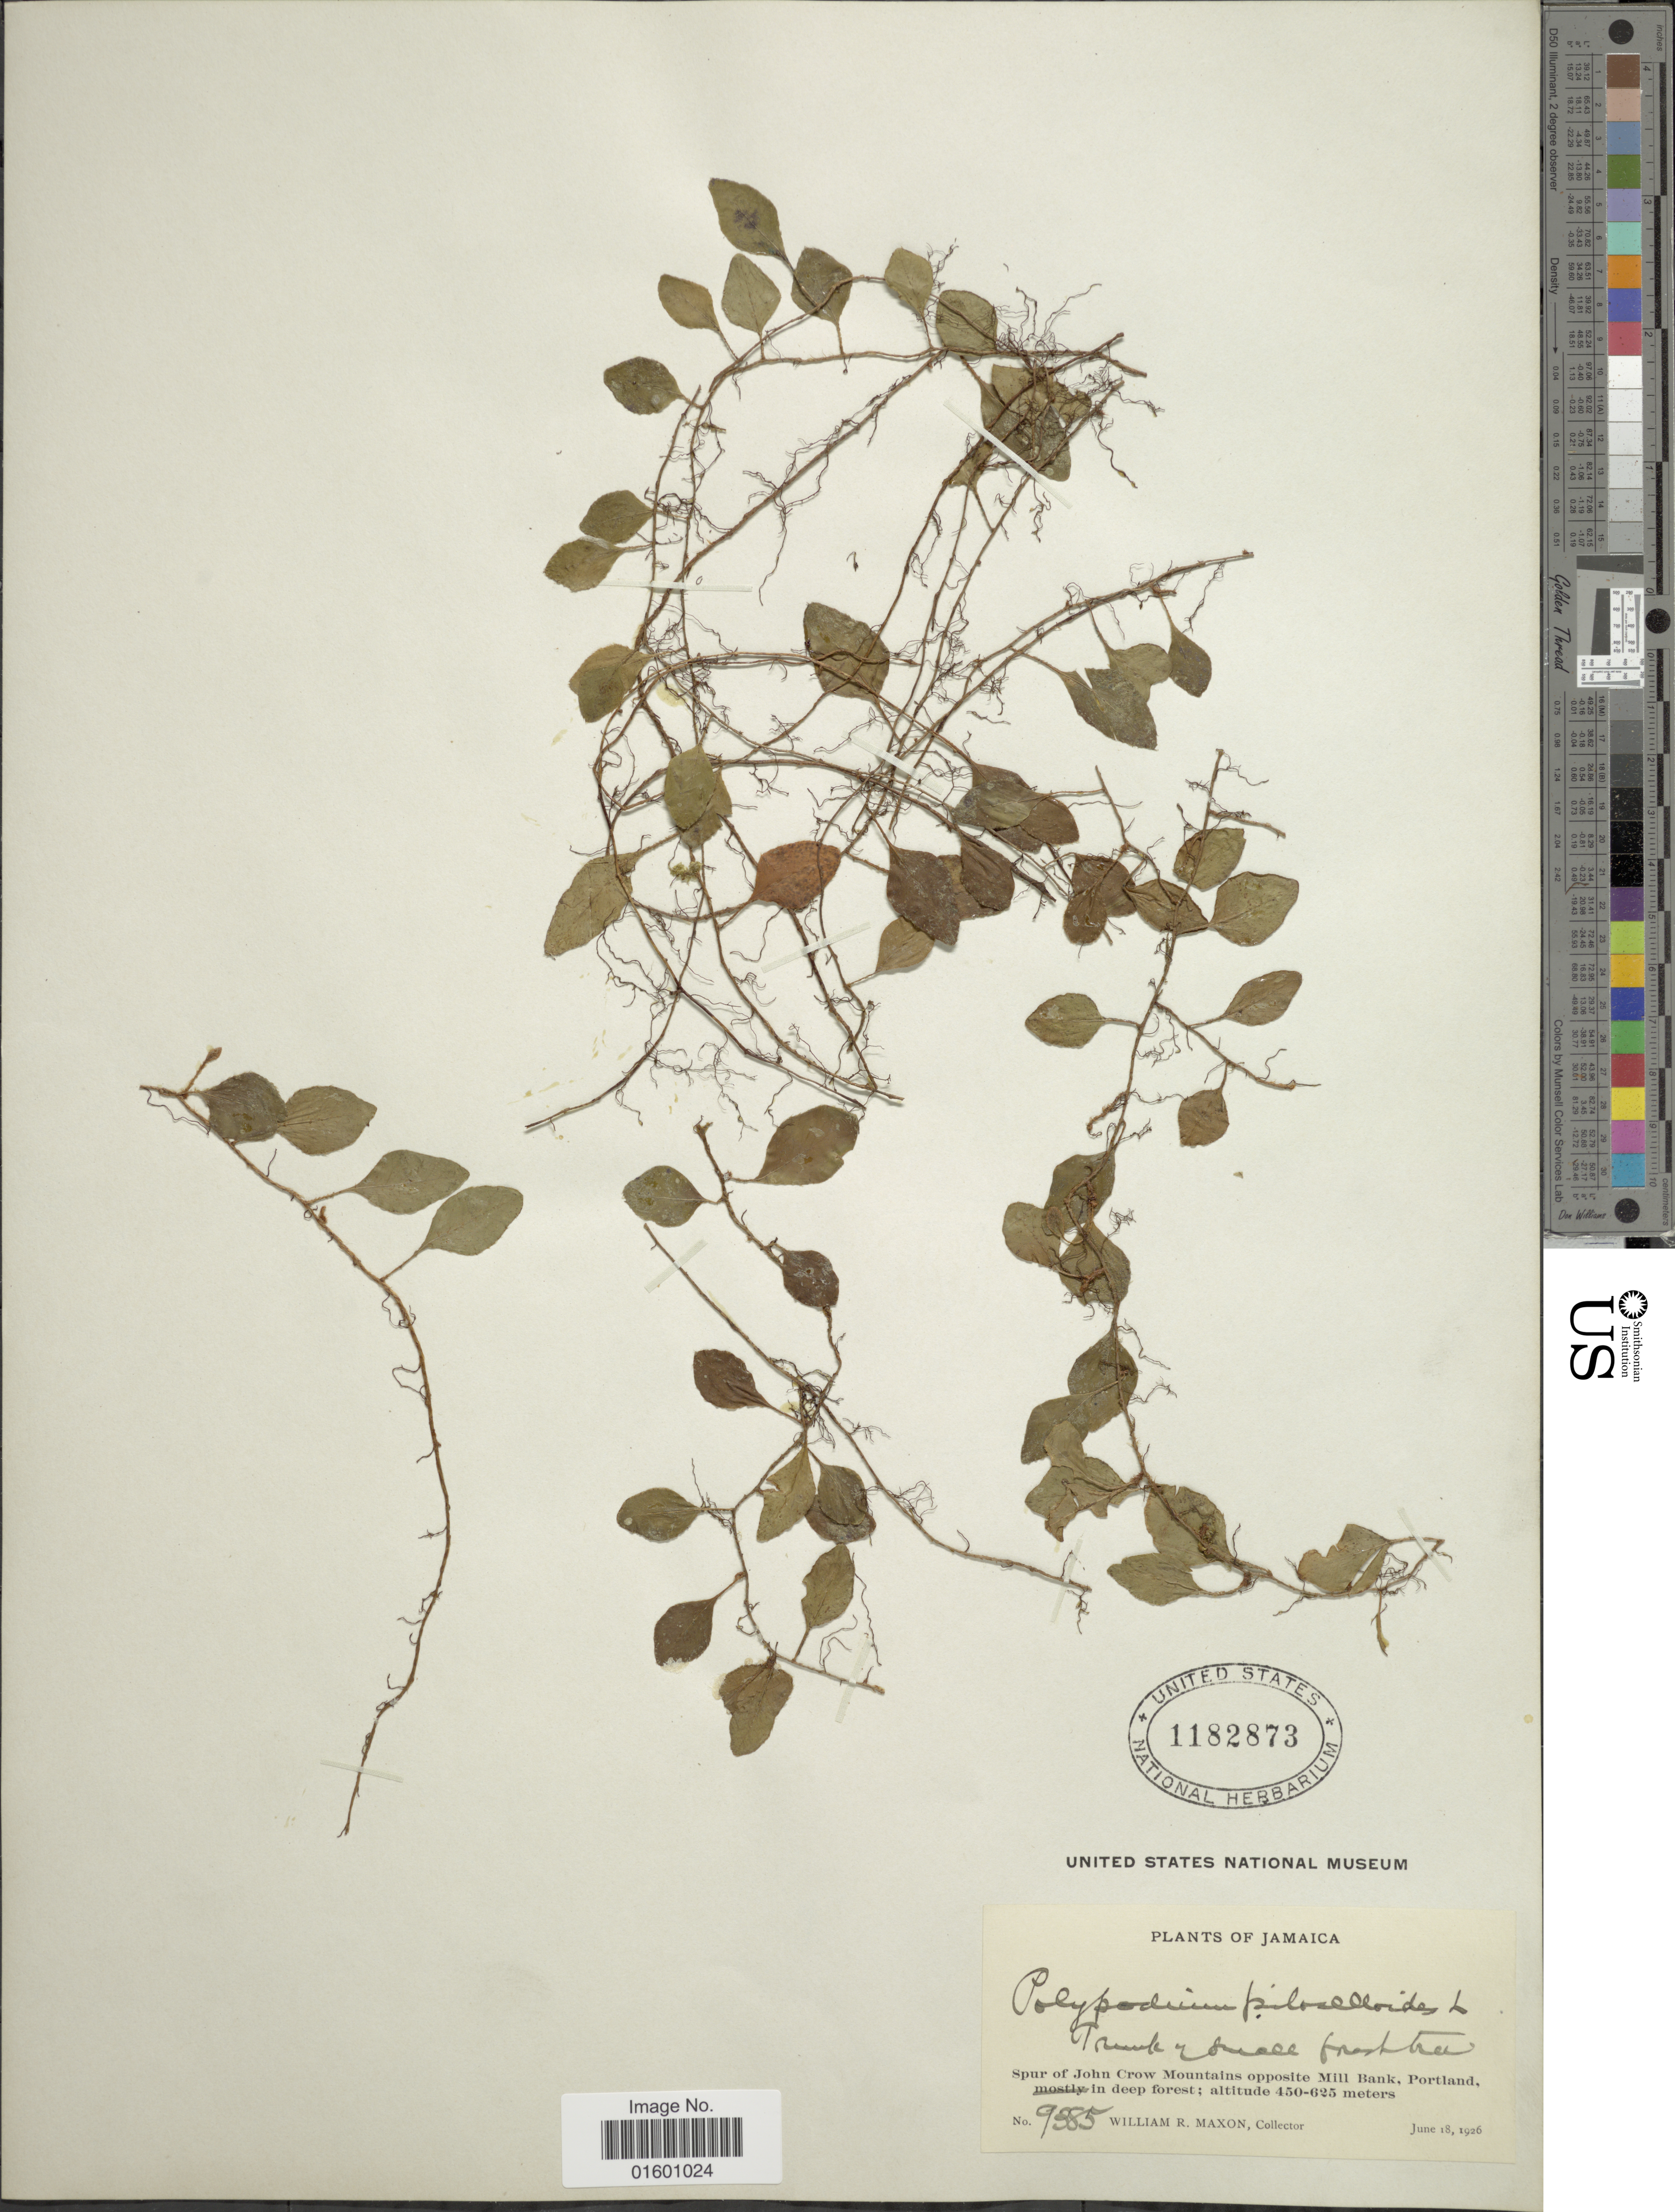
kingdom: Plantae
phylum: Tracheophyta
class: Polypodiopsida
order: Polypodiales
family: Polypodiaceae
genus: Microgramma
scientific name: Microgramma piloselloides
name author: (L.) Copel.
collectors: W. R. Maxon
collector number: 9385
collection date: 1926-06-18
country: Jamaica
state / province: Portland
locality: Spur of John Crow Mountains opposite Mill Bank, in deep forest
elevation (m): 450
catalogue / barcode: US 182873